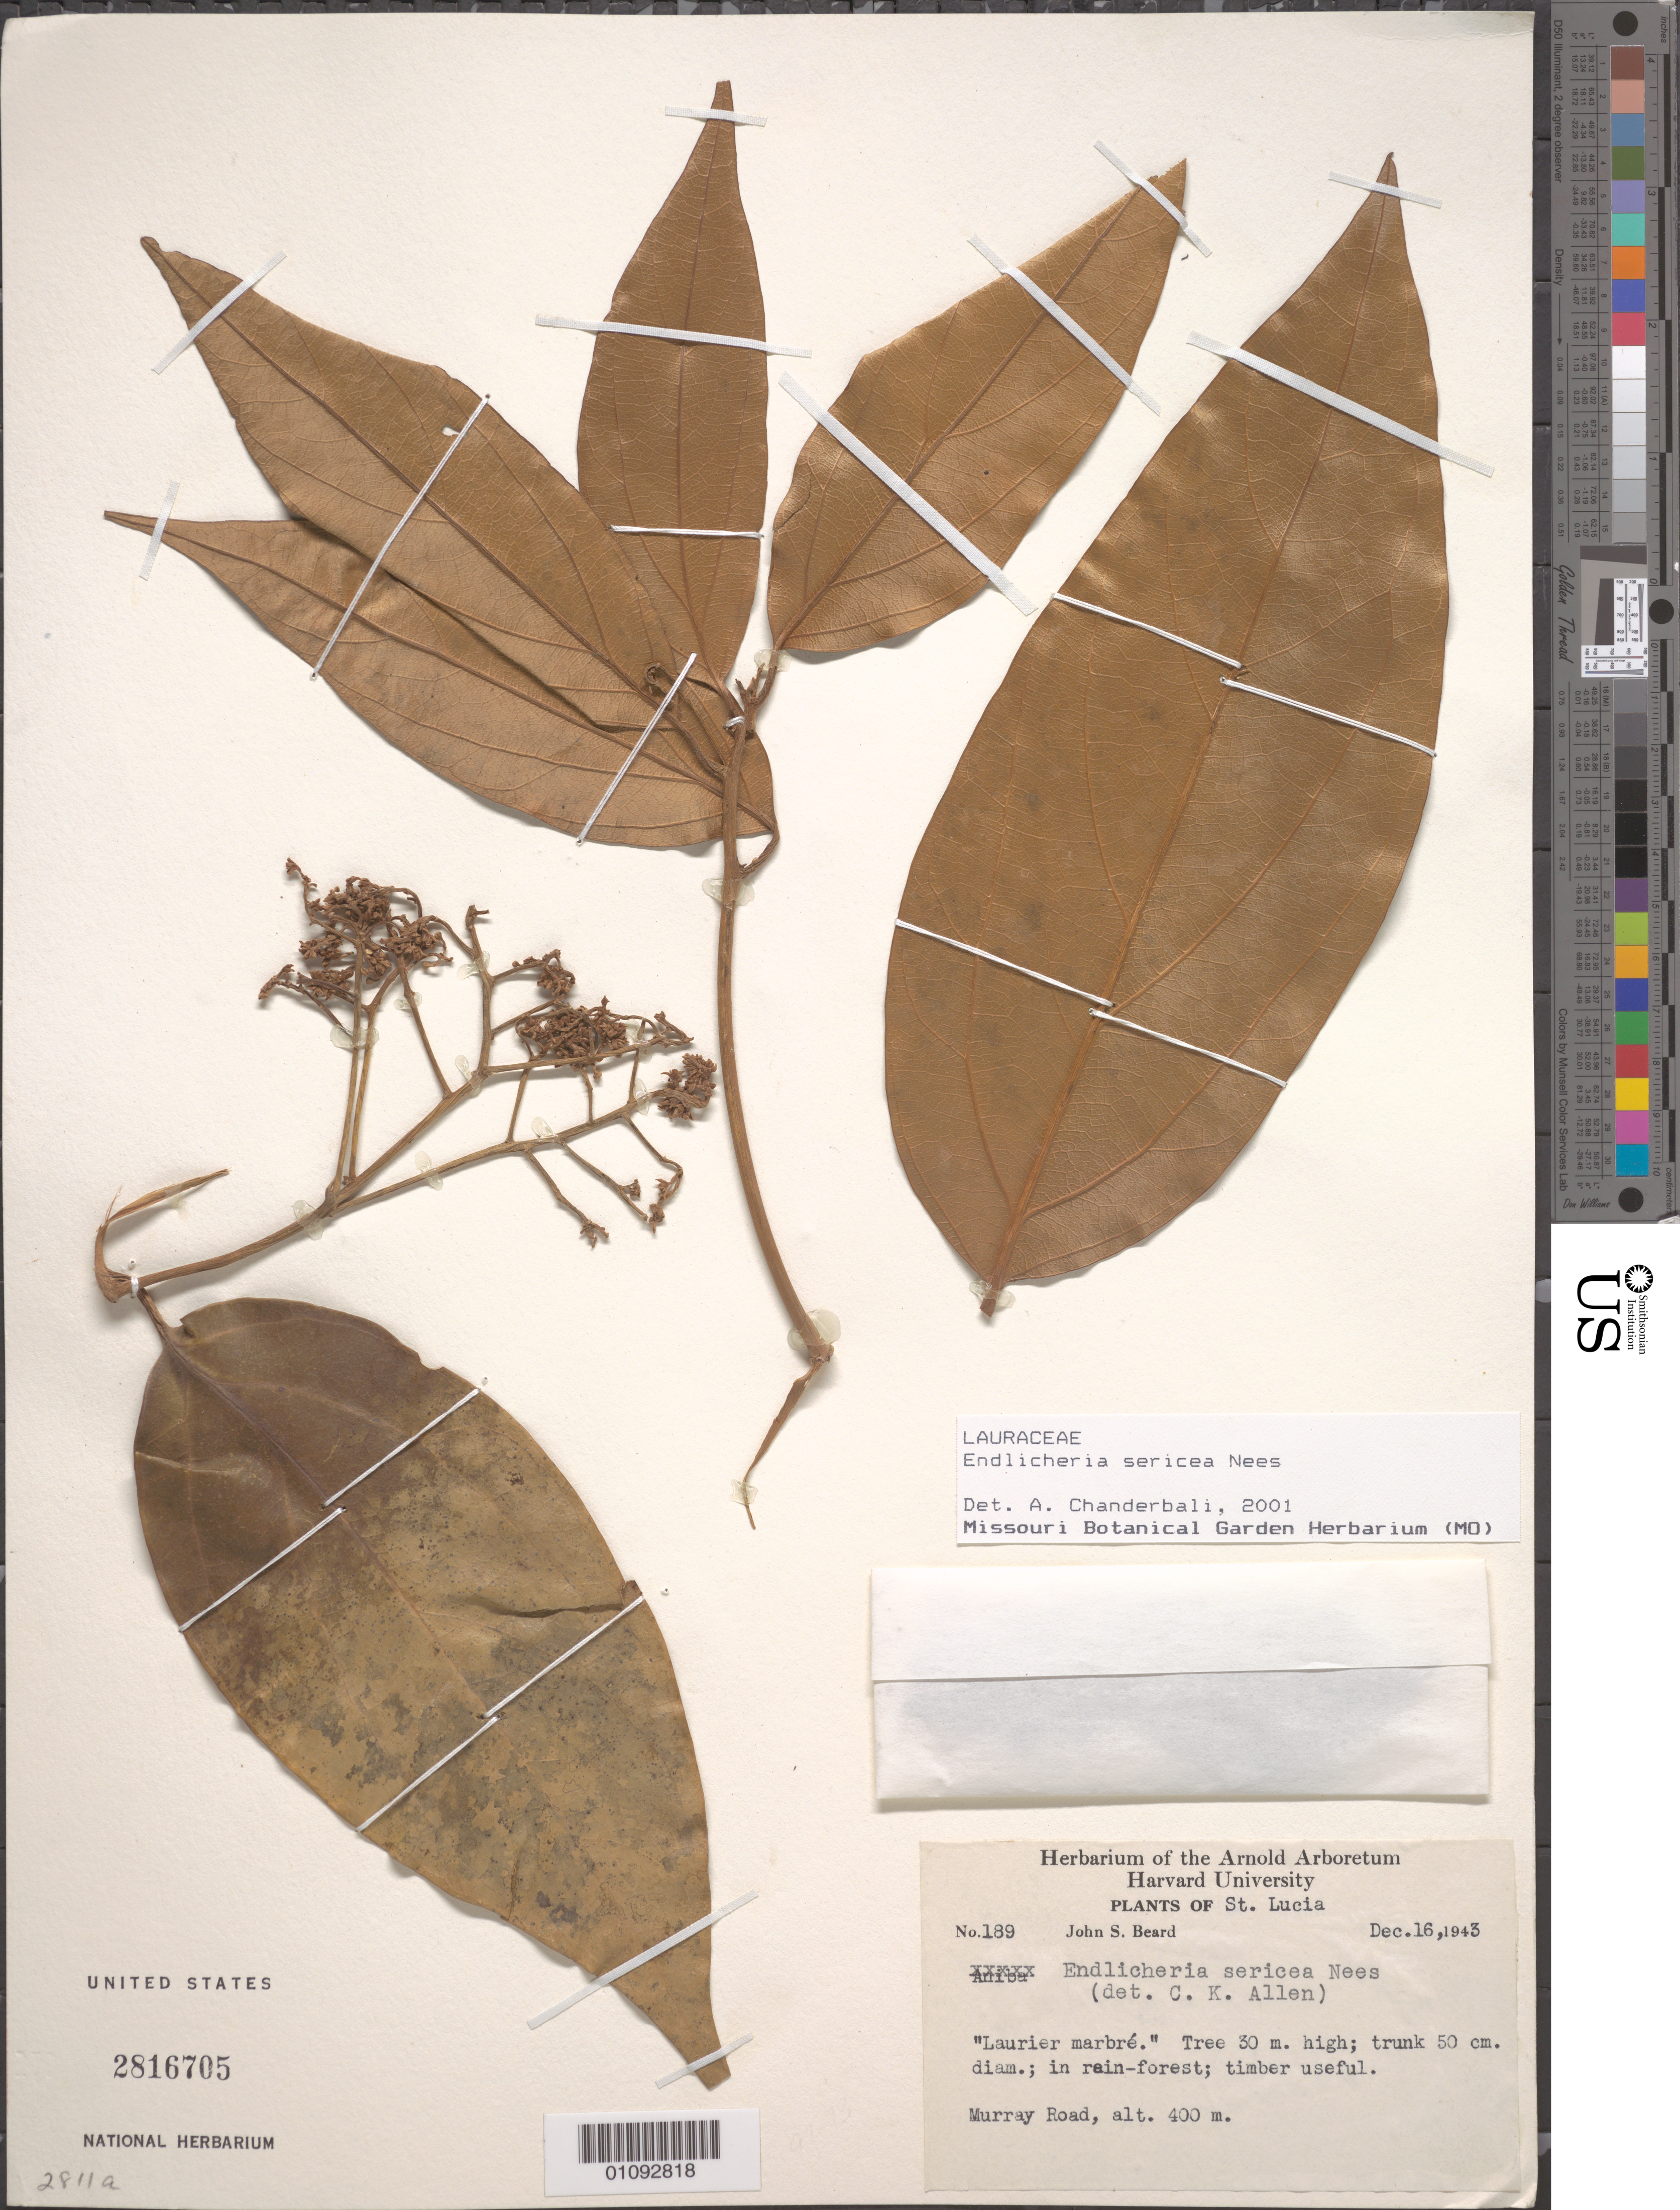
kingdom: Plantae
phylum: Tracheophyta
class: Magnoliopsida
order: Laurales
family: Lauraceae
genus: Endlicheria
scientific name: Endlicheria sericea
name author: Nees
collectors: J. Beard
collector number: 189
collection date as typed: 16 Dec 1943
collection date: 1943-12-16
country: St. Lucia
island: St. Lucia I.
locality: Murray Road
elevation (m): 400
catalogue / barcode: US 2816705